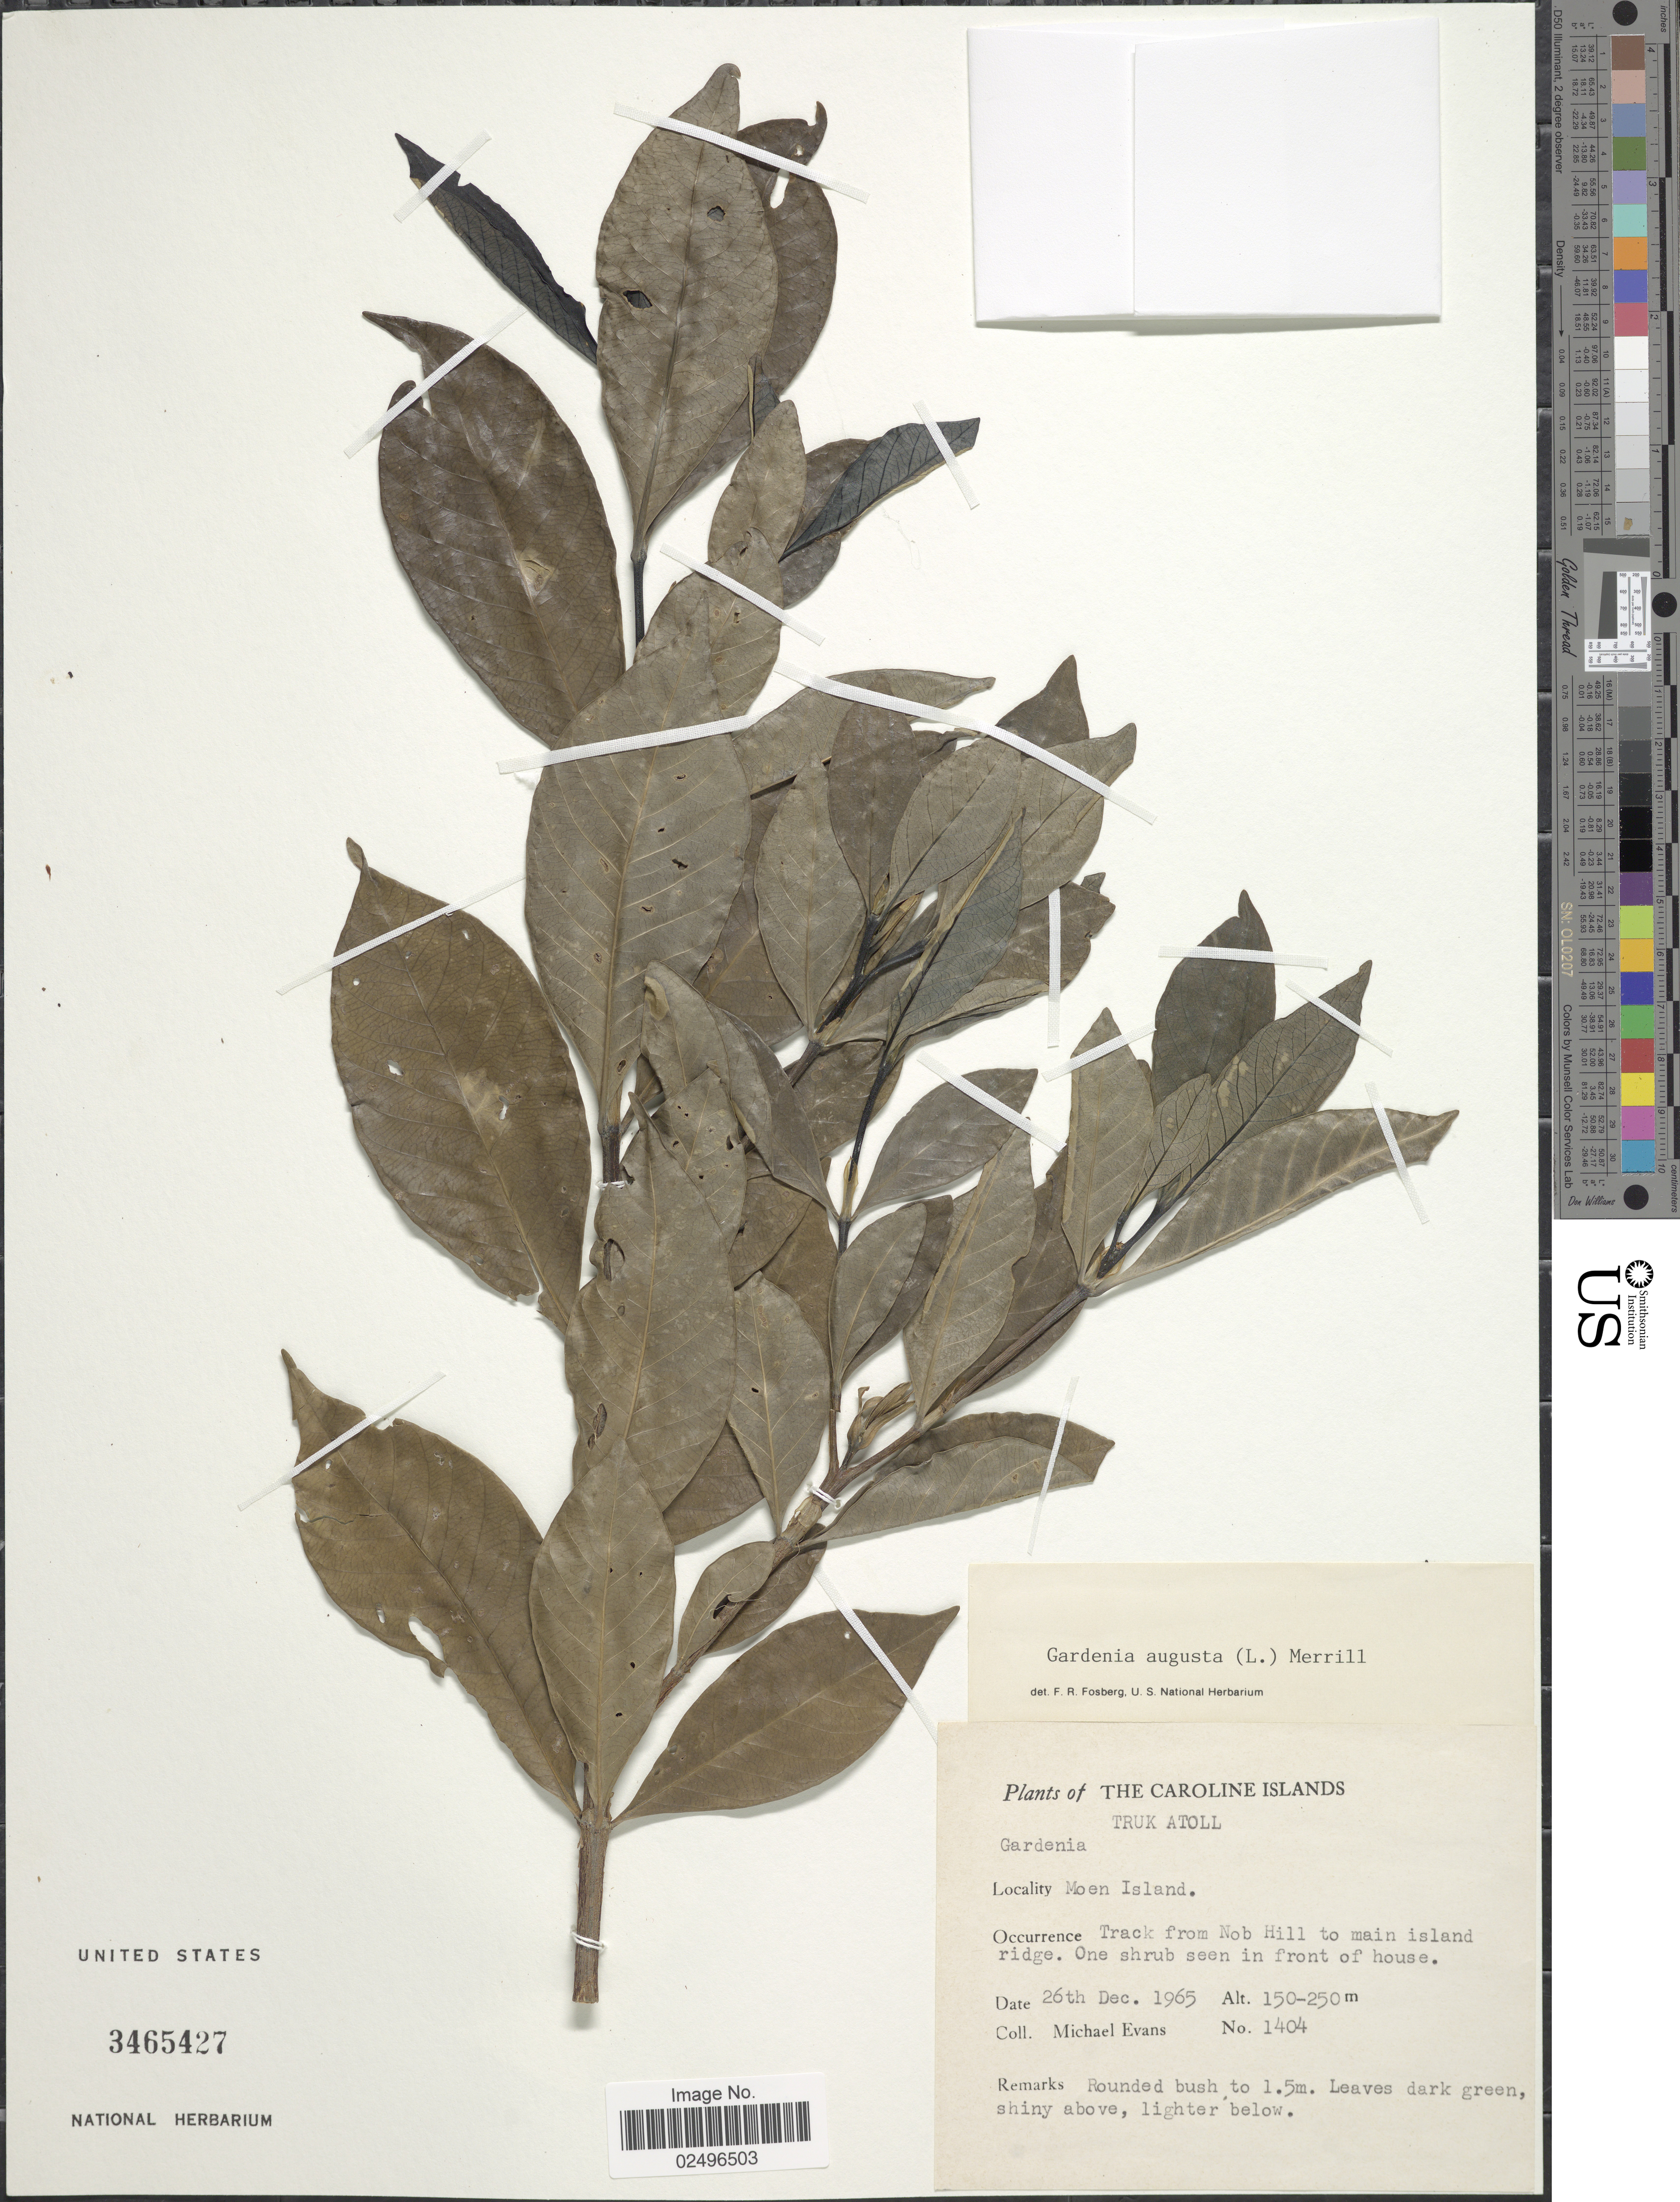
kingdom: Plantae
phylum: Tracheophyta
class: Magnoliopsida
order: Gentianales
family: Rubiaceae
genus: Gardenia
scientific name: Gardenia augusta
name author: (L.) Merr.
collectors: M. Evans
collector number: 1404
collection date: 1965-12-26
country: Micronesia, Federated States of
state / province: Truk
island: Moen [Wono]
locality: The Caroline Islands, Truk Atoll, Moen Island, Track from Nob Hill to main island ridge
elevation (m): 150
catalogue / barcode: US 3465427